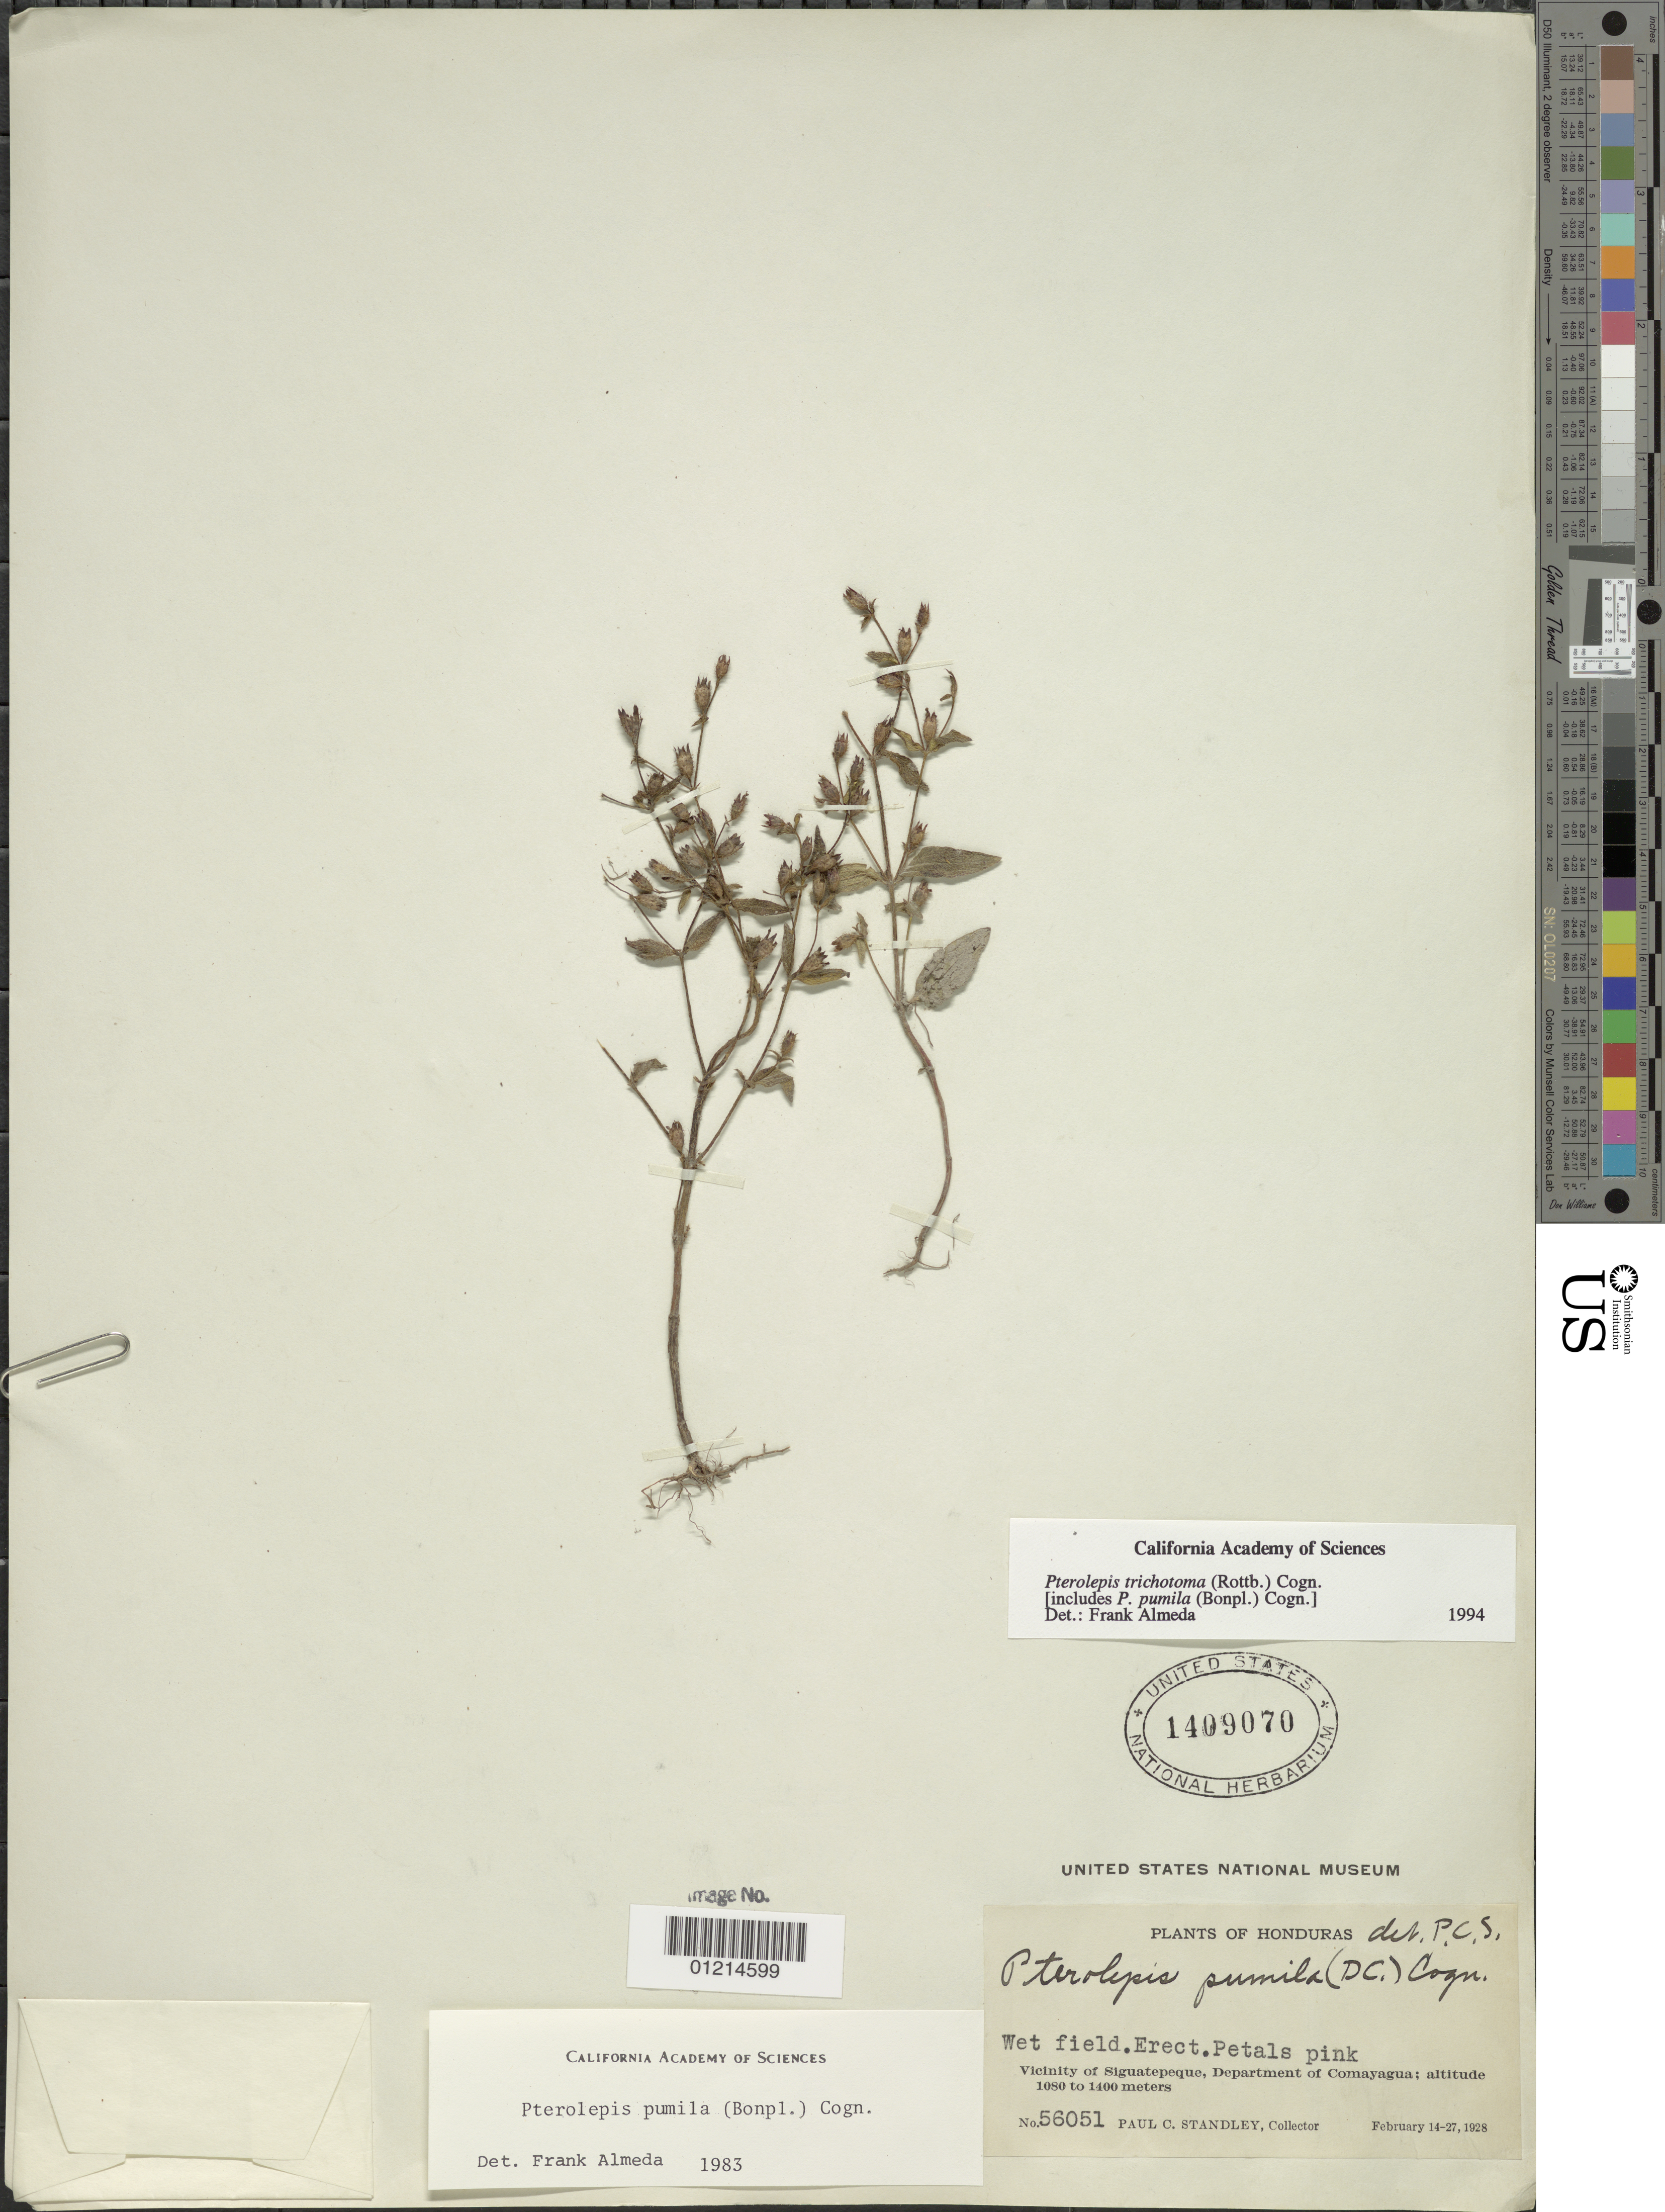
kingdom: Plantae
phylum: Tracheophyta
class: Magnoliopsida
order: Myrtales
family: Melastomataceae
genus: Pterolepis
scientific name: Pterolepis trichotoma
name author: (Rottb.) Cogn.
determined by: Almeda, F.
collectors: P. C. Standley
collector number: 56051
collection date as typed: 14 Feb 1928 to 27 Feb 1928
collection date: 1928-02-14/1928-02-27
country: Honduras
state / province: Comayagua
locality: Vicinity of Siguatepeque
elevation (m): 1080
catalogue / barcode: US 1409070